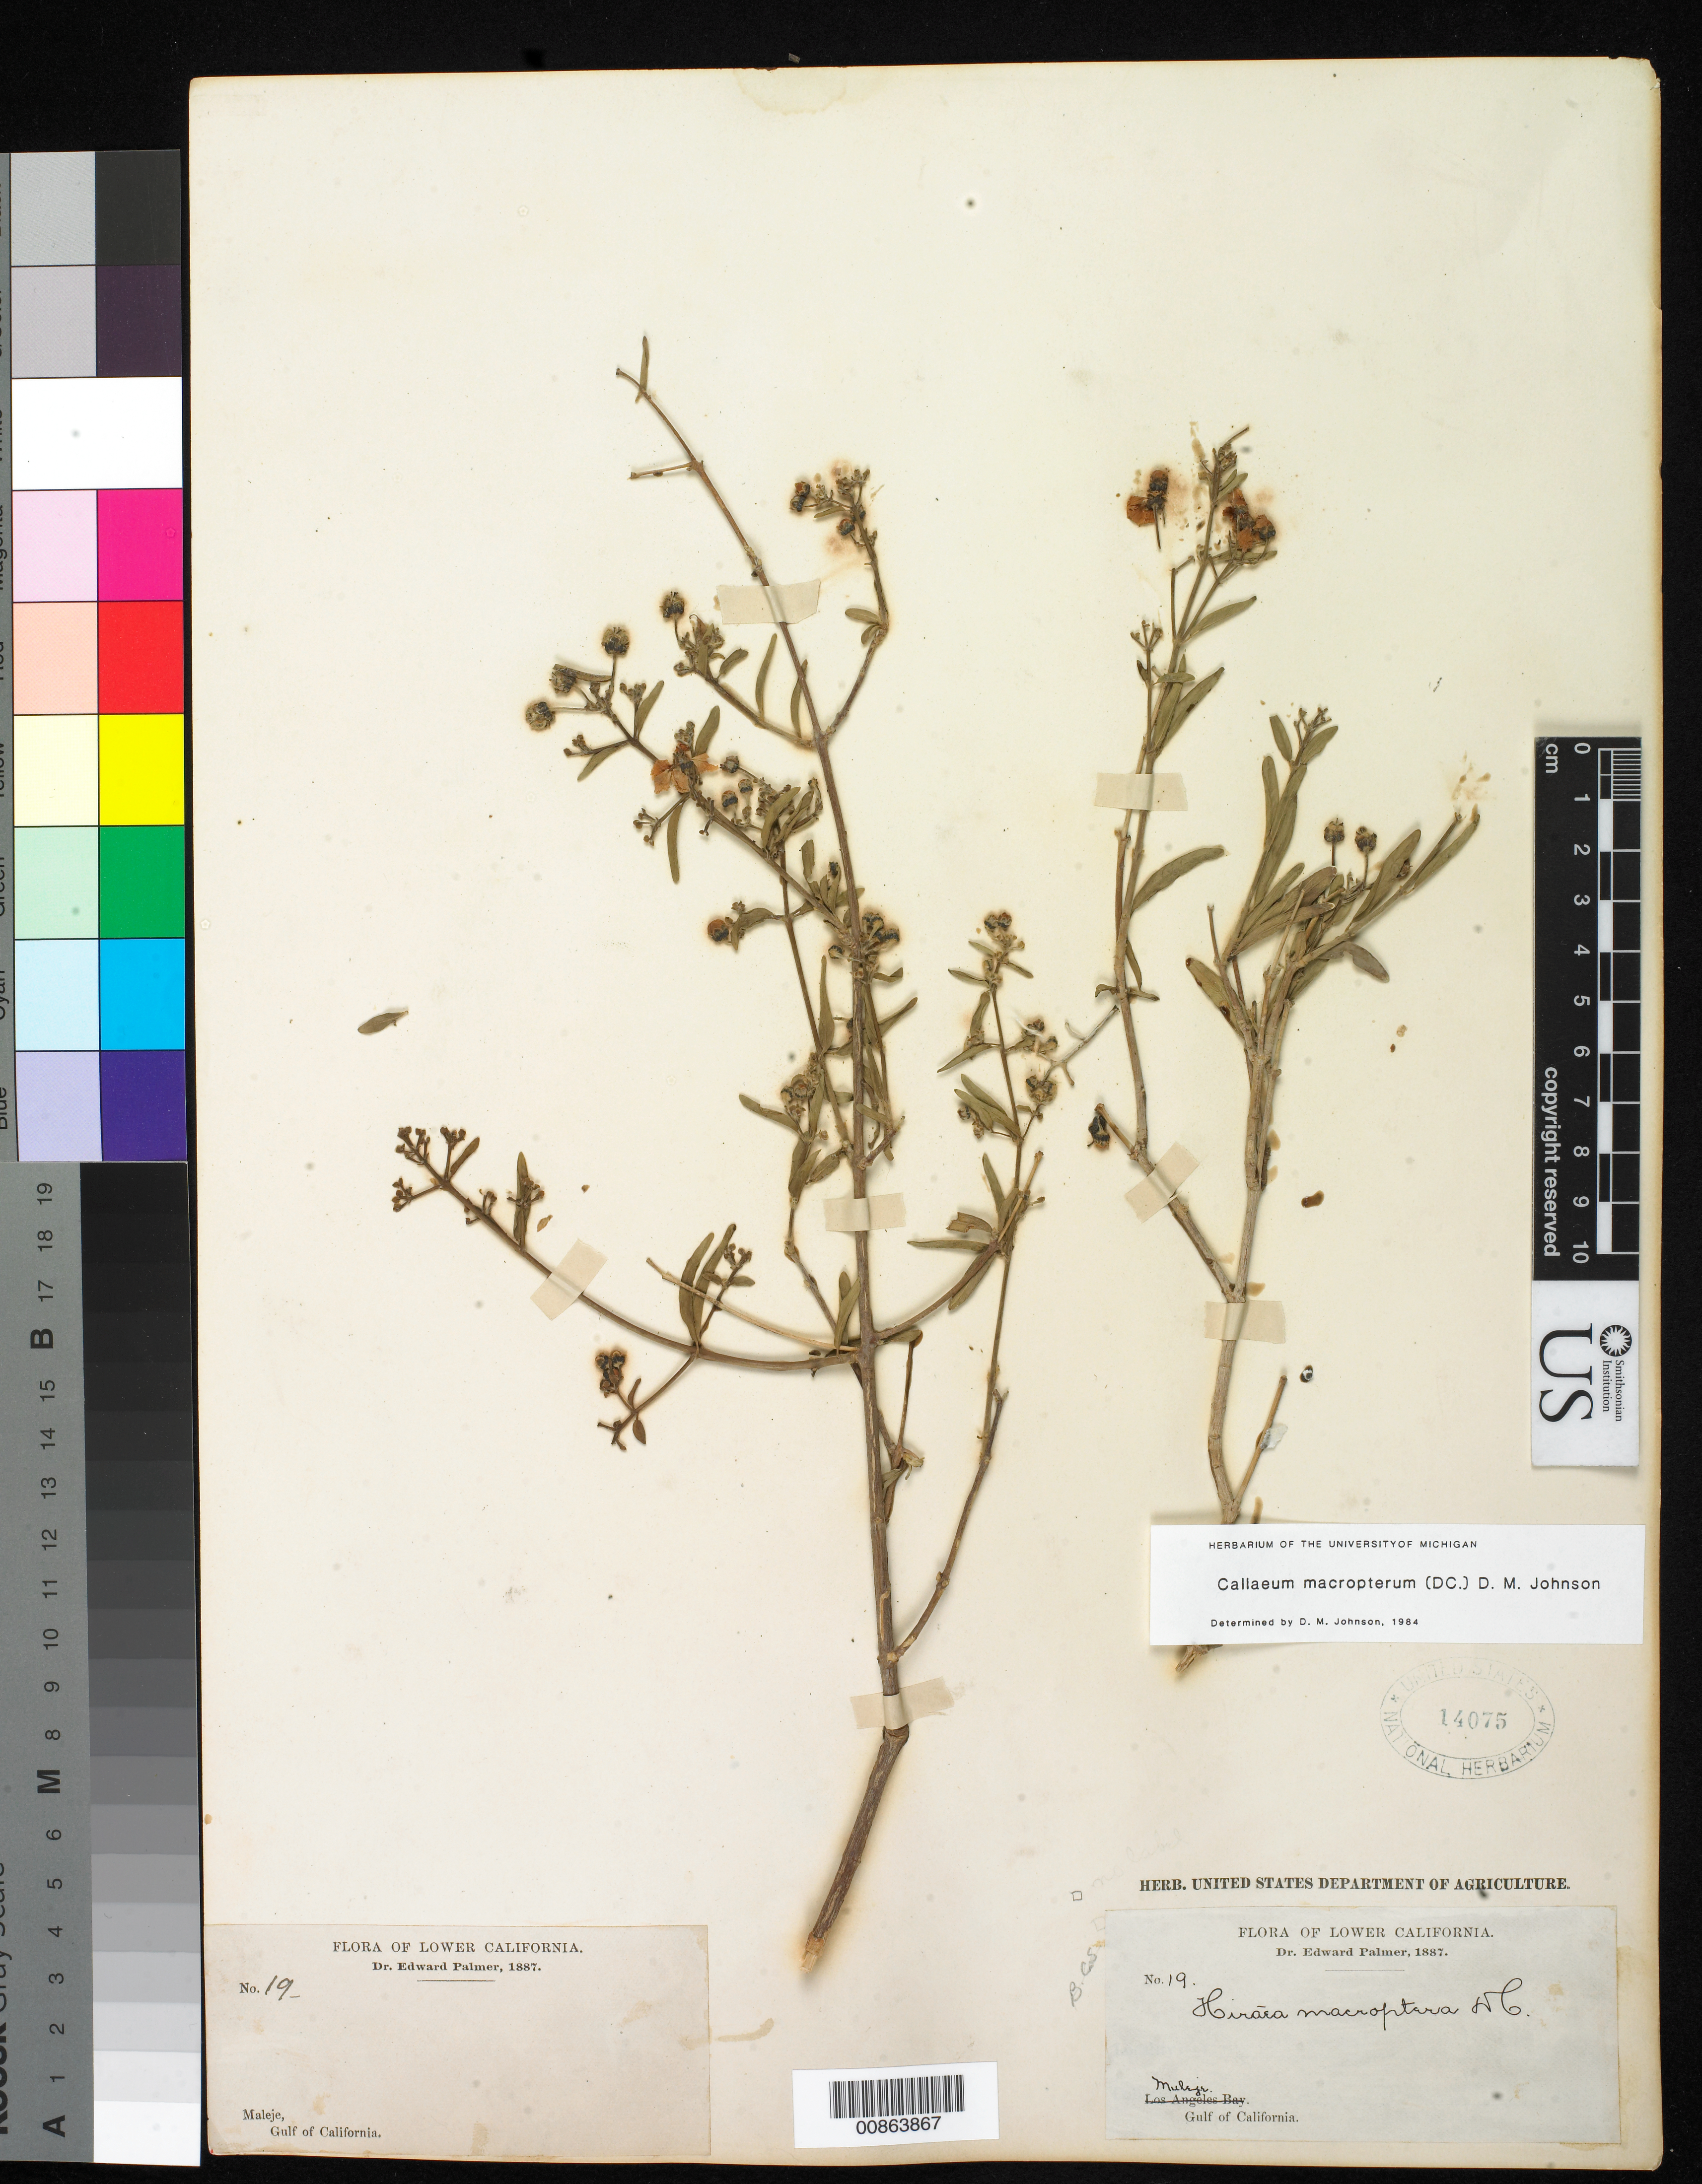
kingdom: Plantae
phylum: Tracheophyta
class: Magnoliopsida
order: Malpighiales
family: Malpighiaceae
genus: Callaeum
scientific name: Callaeum macropterum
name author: (Moc. & Sessé ex DC.) D.M. Johnson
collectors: E. Palmer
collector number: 19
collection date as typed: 1887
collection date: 1887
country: Mexico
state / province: Baja California Sur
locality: Muleje, Baja California Sur. Gulf of California.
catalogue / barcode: US 14075